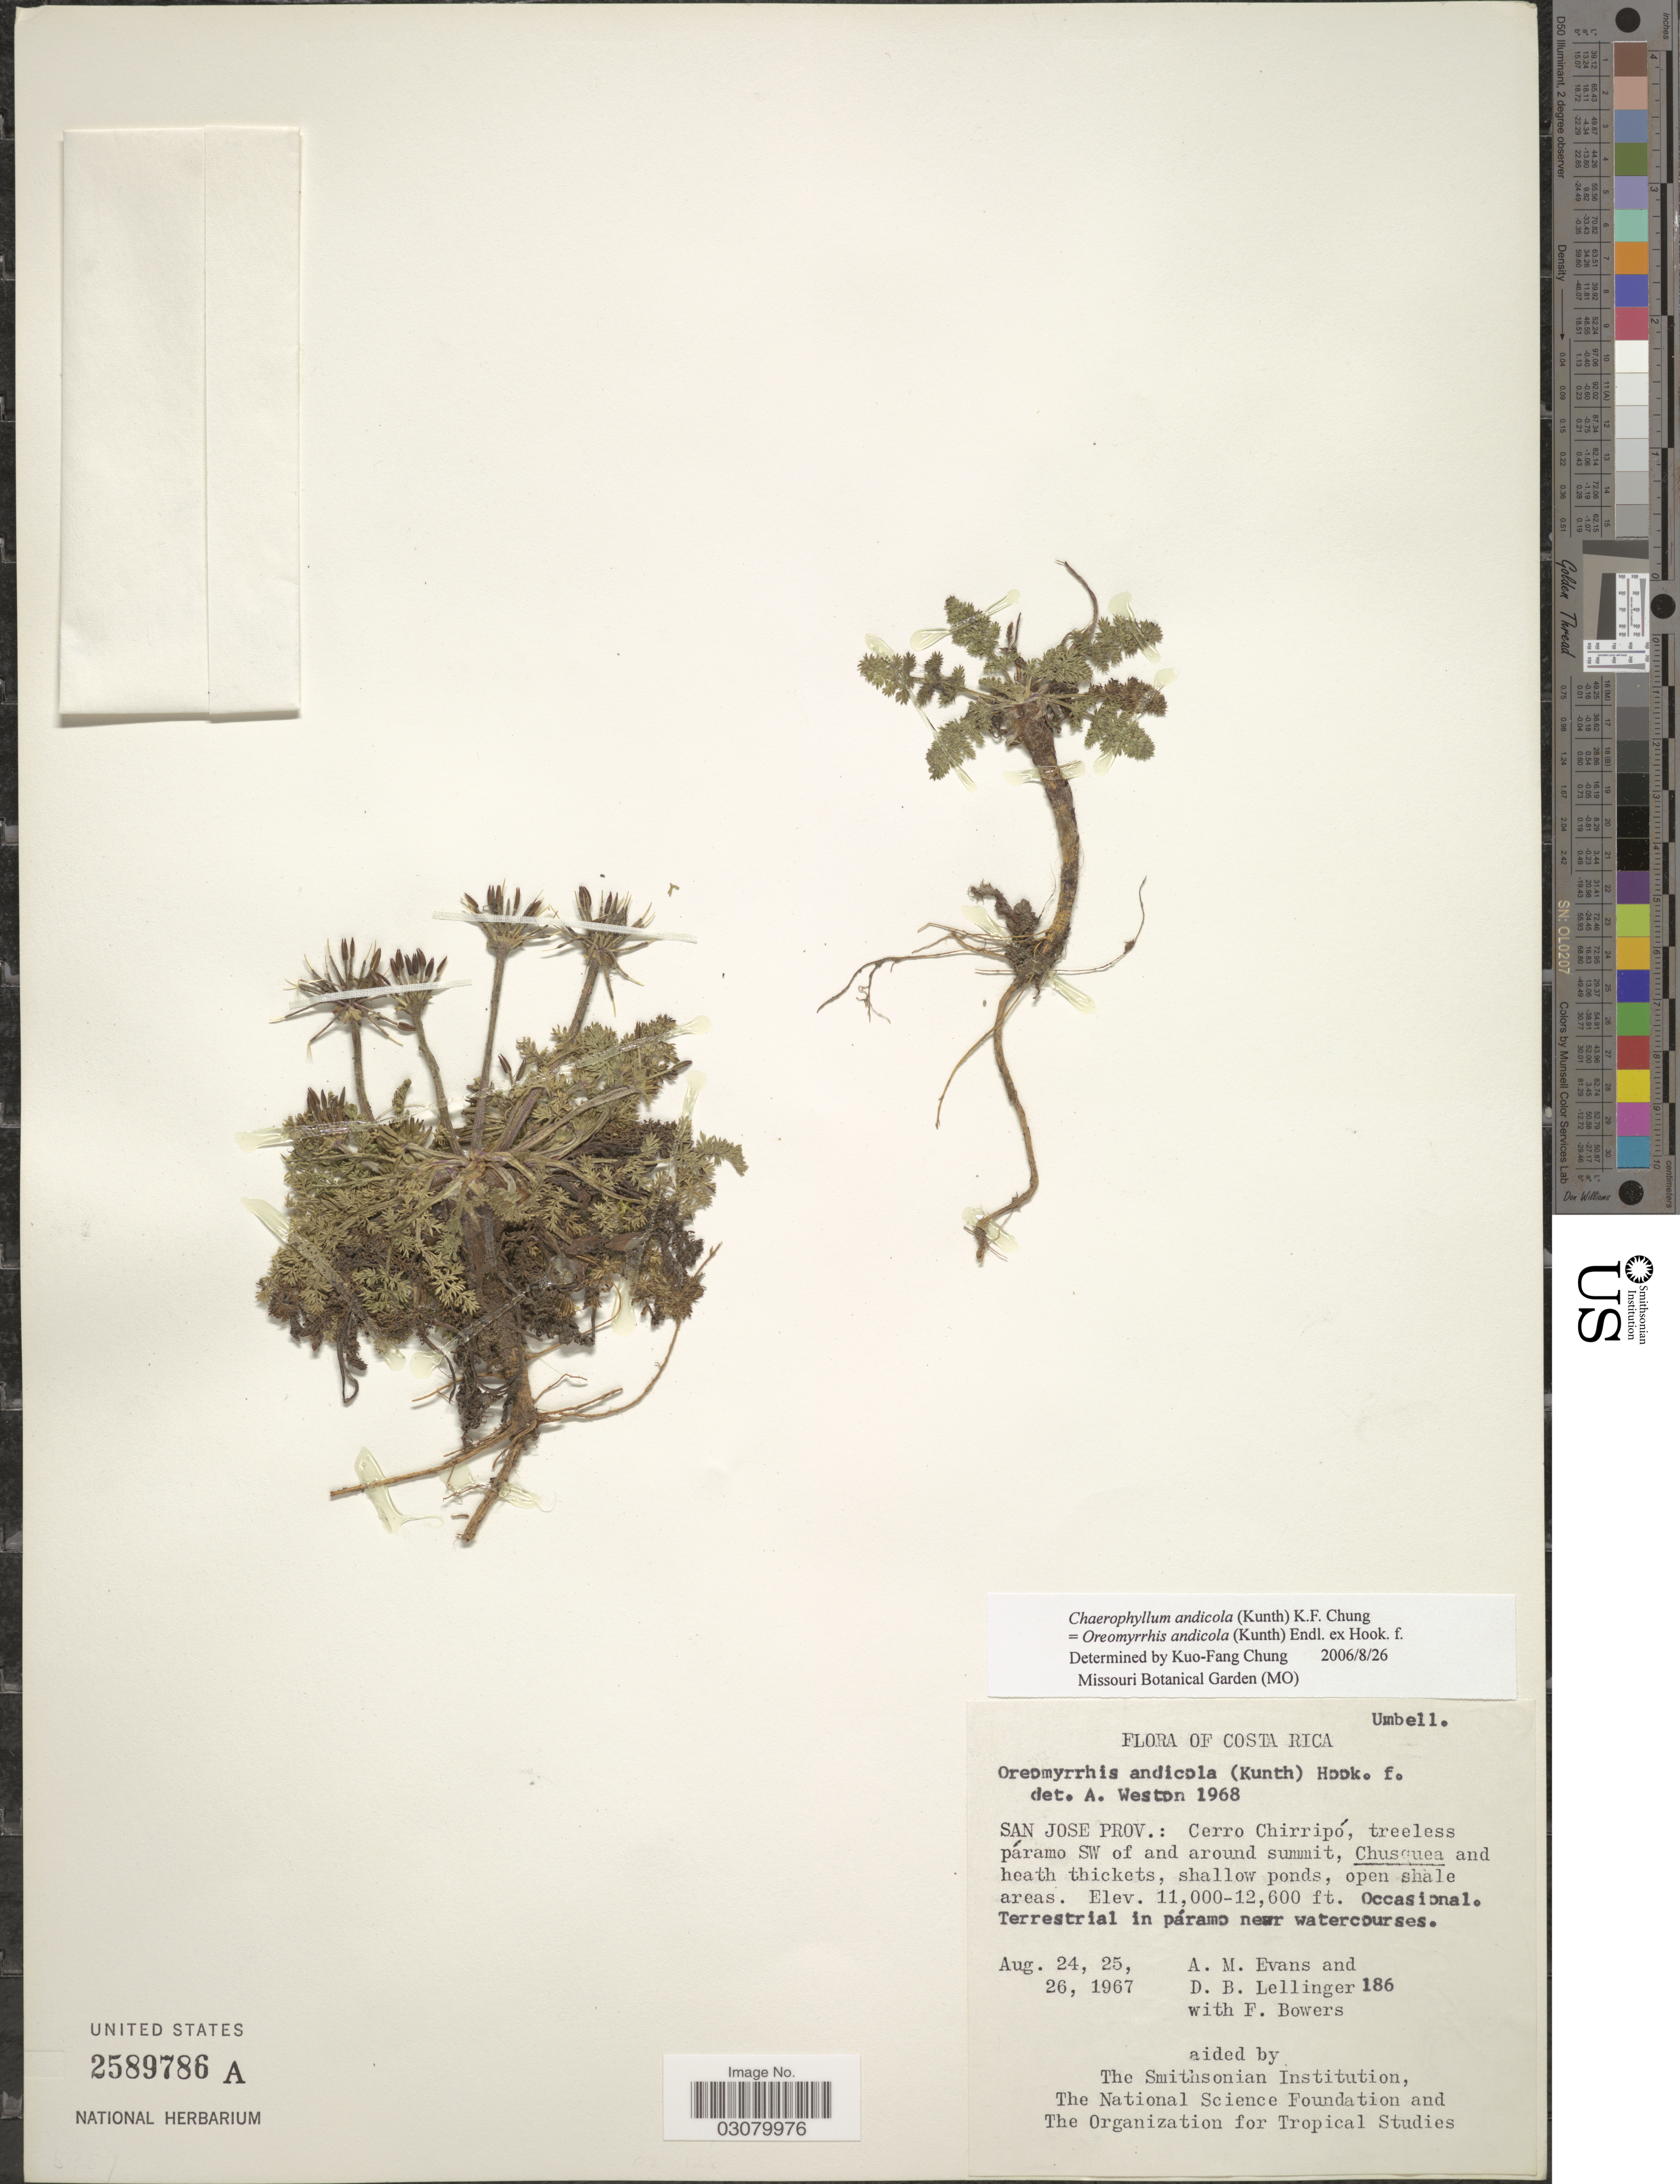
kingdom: Plantae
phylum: Tracheophyta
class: Magnoliopsida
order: Apiales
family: Apiaceae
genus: Oreomyrrhis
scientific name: Oreomyrrhis andicola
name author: (Kunth) Endl. ex Hook. f.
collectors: A. M. Evans, D. B. Lellinger & F. Bowers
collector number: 186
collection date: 1967-08-24/1967-08-26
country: Costa Rica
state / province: San José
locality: Cerro Chirripó, treeless páramo SW of and around summit.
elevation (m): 3353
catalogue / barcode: US 2589786A